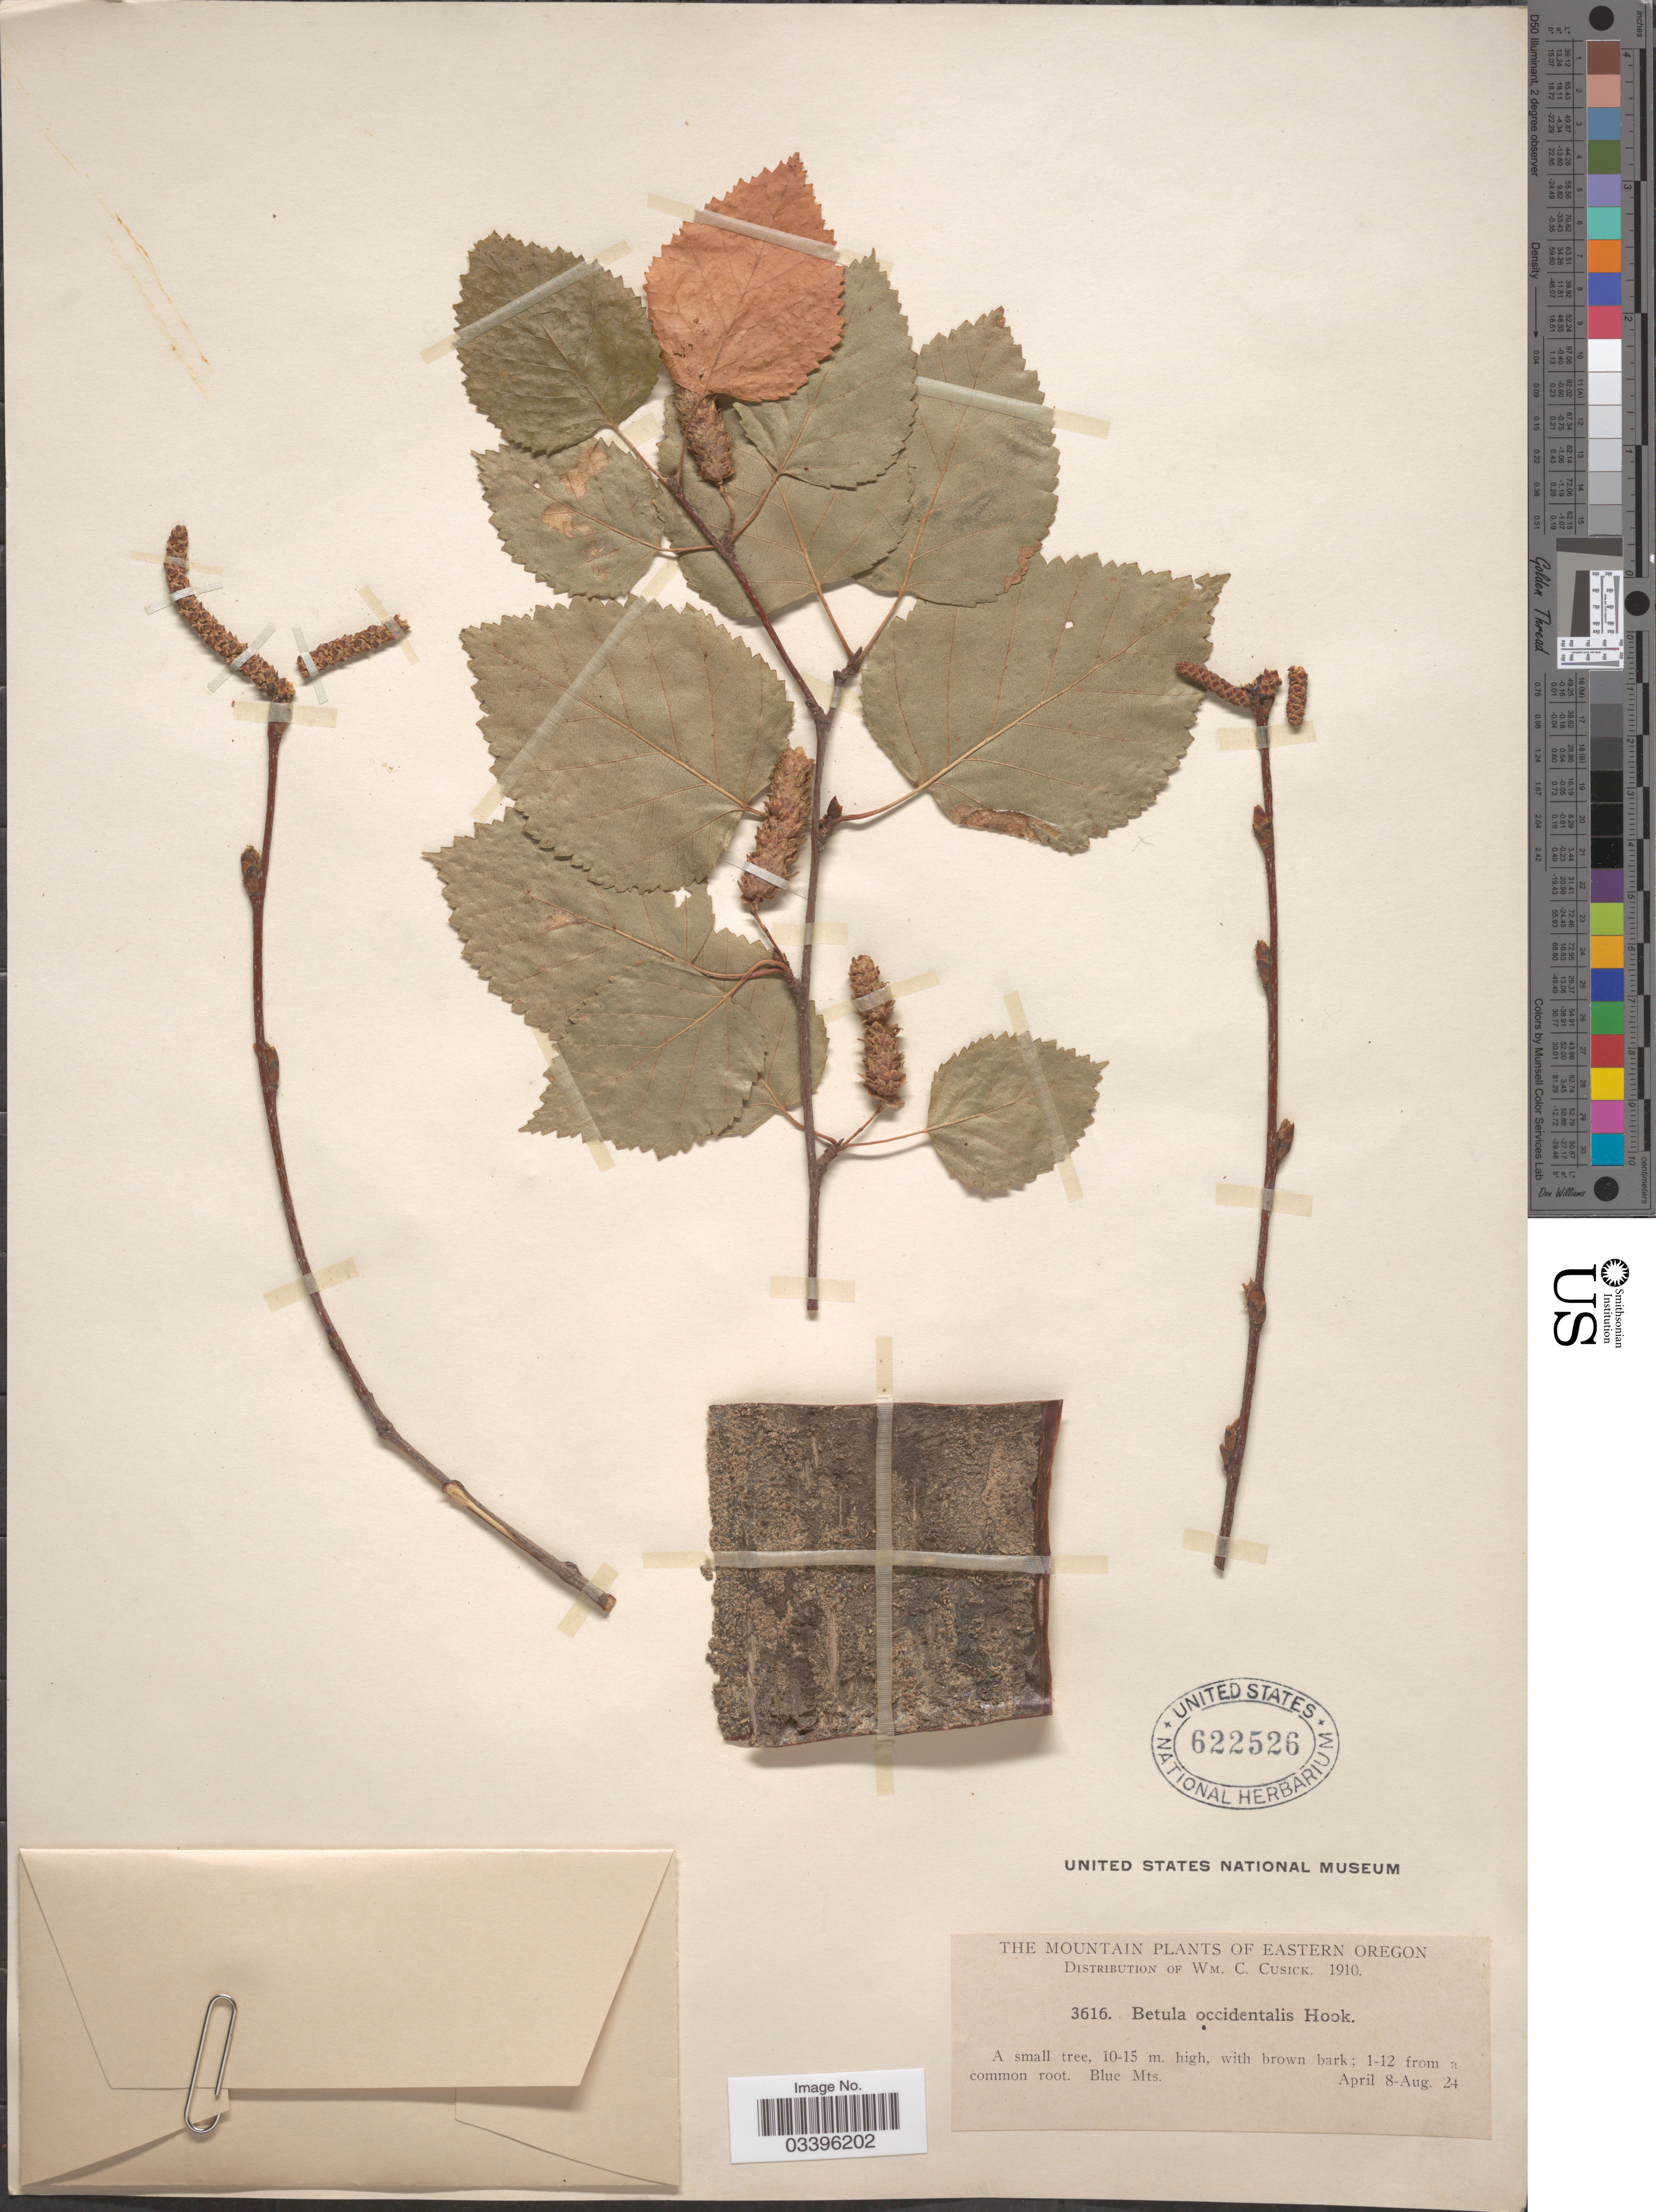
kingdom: Plantae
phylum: Tracheophyta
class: Magnoliopsida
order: Fagales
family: Betulaceae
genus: Betula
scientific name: Betula occidentalis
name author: Hook.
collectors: W. C. Cusick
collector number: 3616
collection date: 1910-04-08/1910-08-24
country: United States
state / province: Oregon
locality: Eastern Oregon, Blue Mts.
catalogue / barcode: US 622526